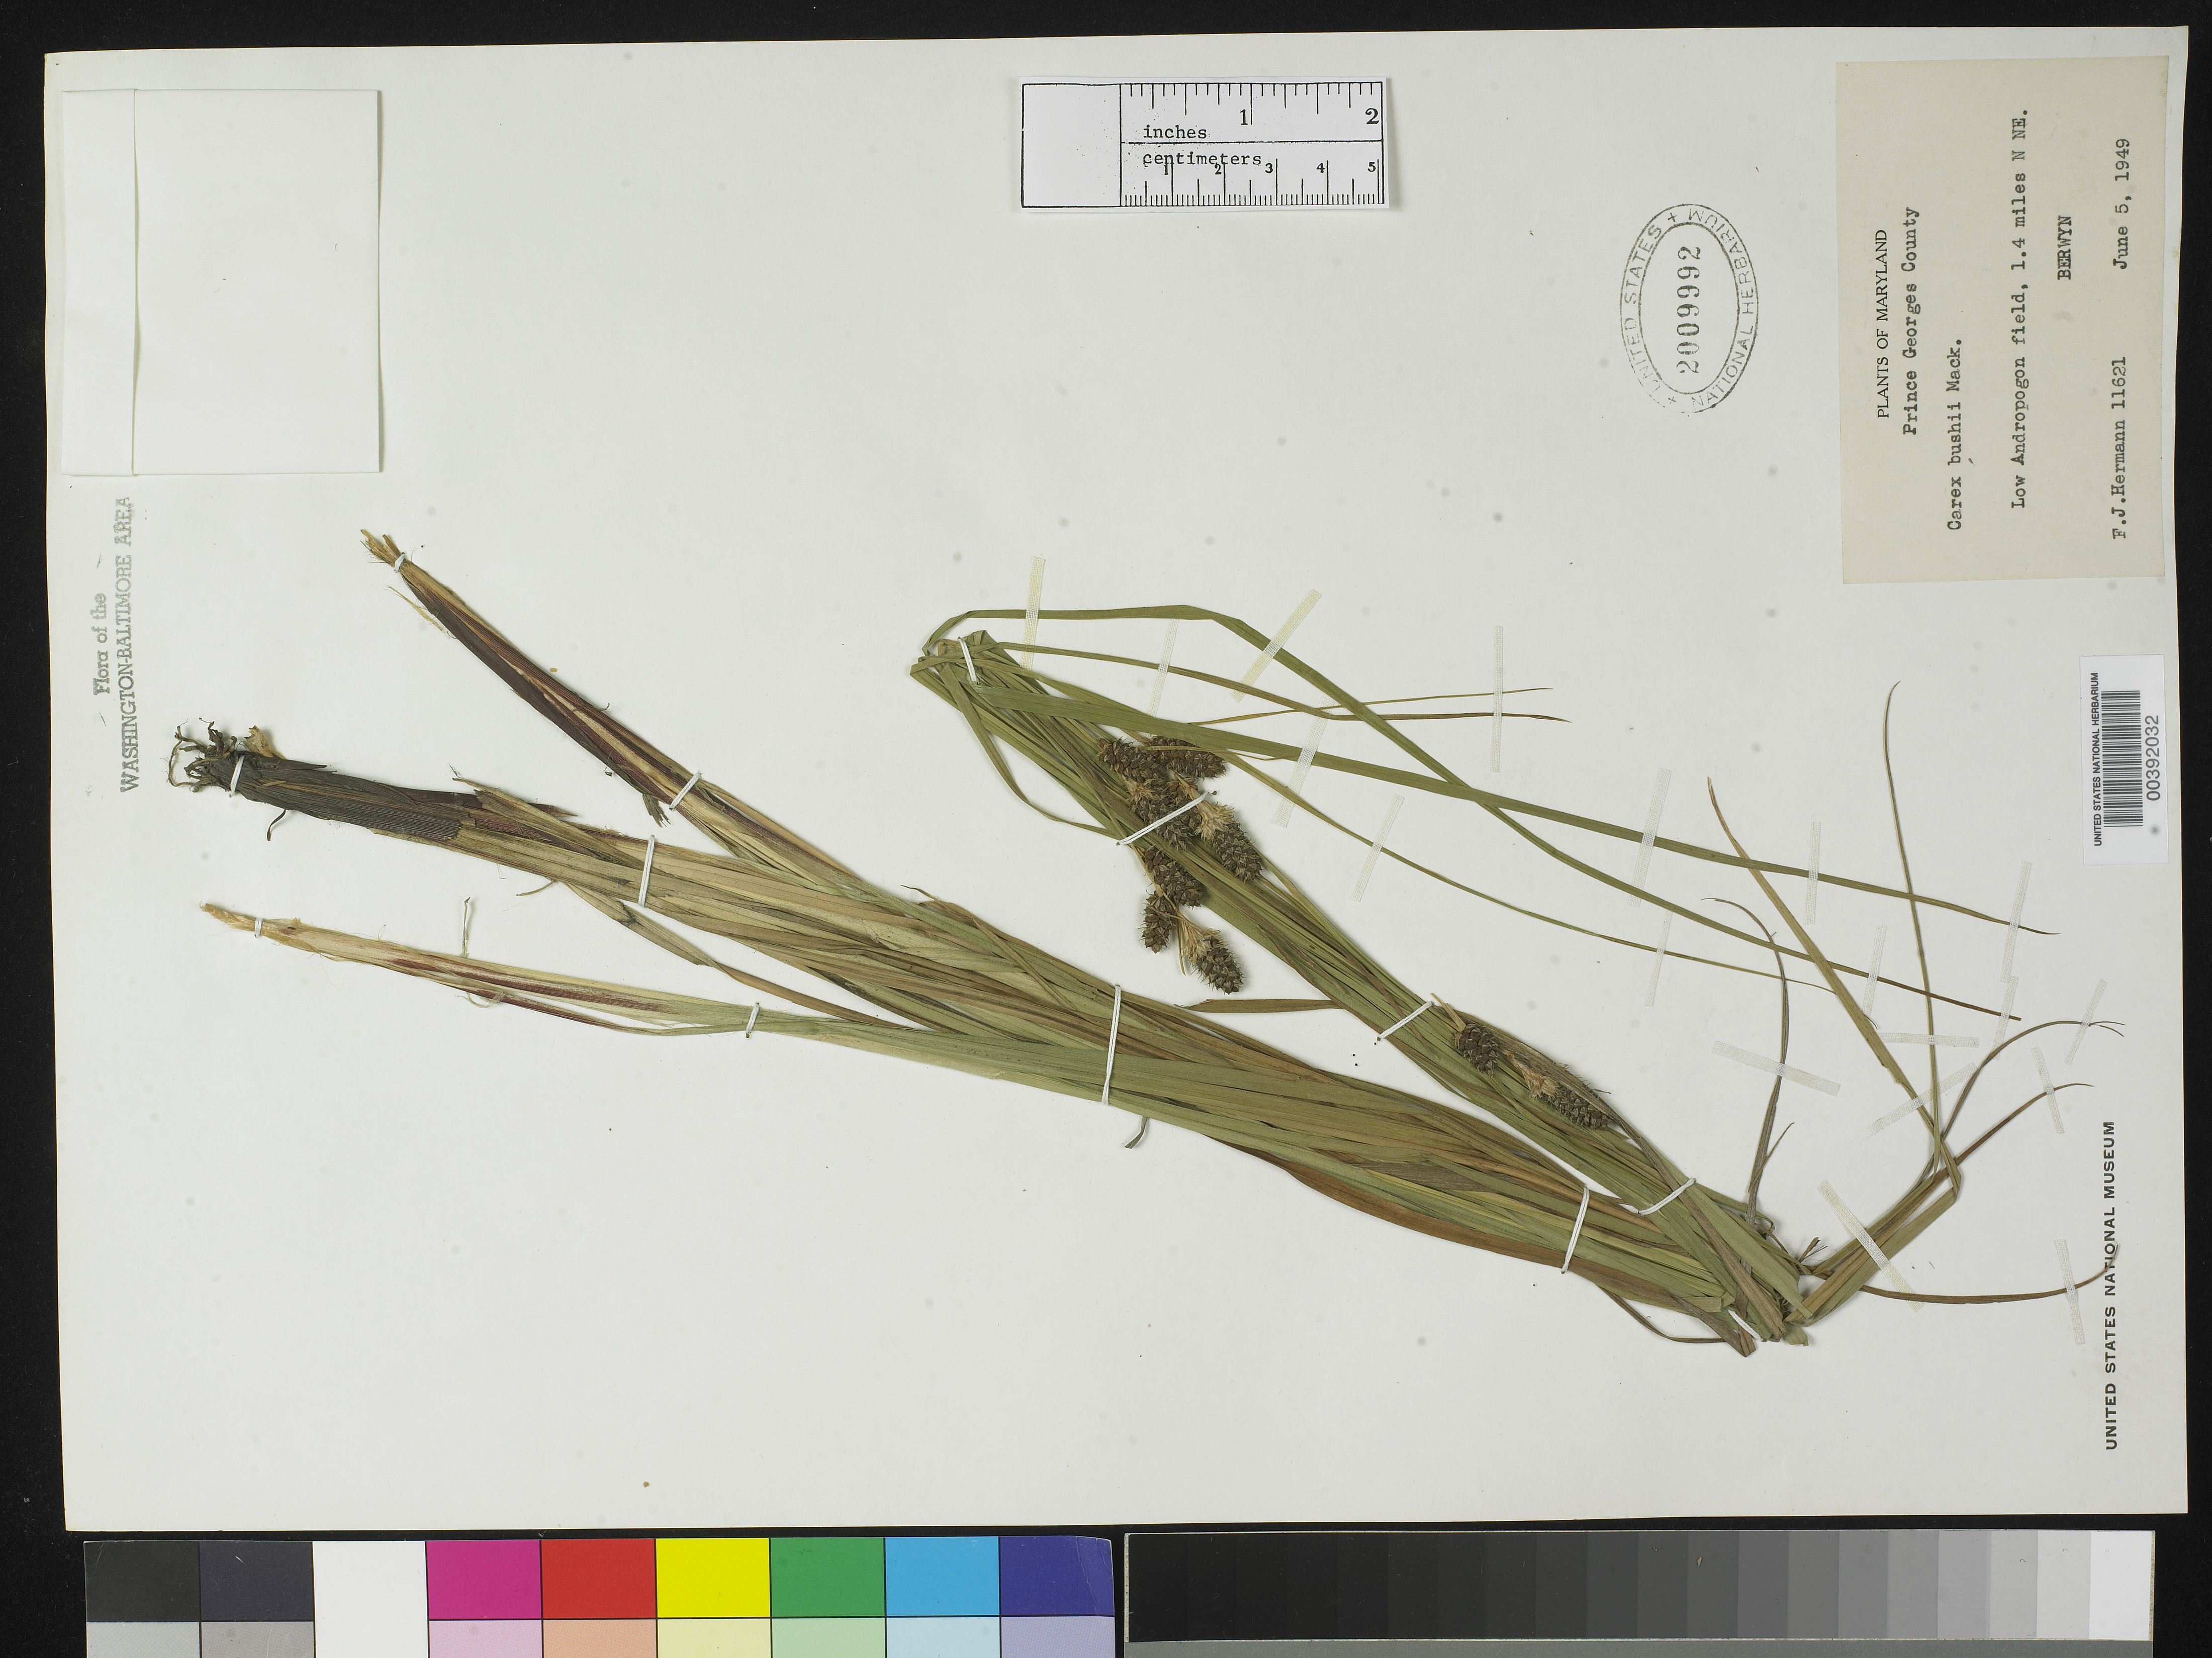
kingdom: Plantae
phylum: Tracheophyta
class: Liliopsida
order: Poales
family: Cyperaceae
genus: Carex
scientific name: Carex bushii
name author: Mack.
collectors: F. J. Hermann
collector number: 11621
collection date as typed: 05 Jun 1949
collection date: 1949-06-05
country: United States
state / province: Maryland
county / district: Prince George's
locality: NNE of Berwyn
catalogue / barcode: US 2009992